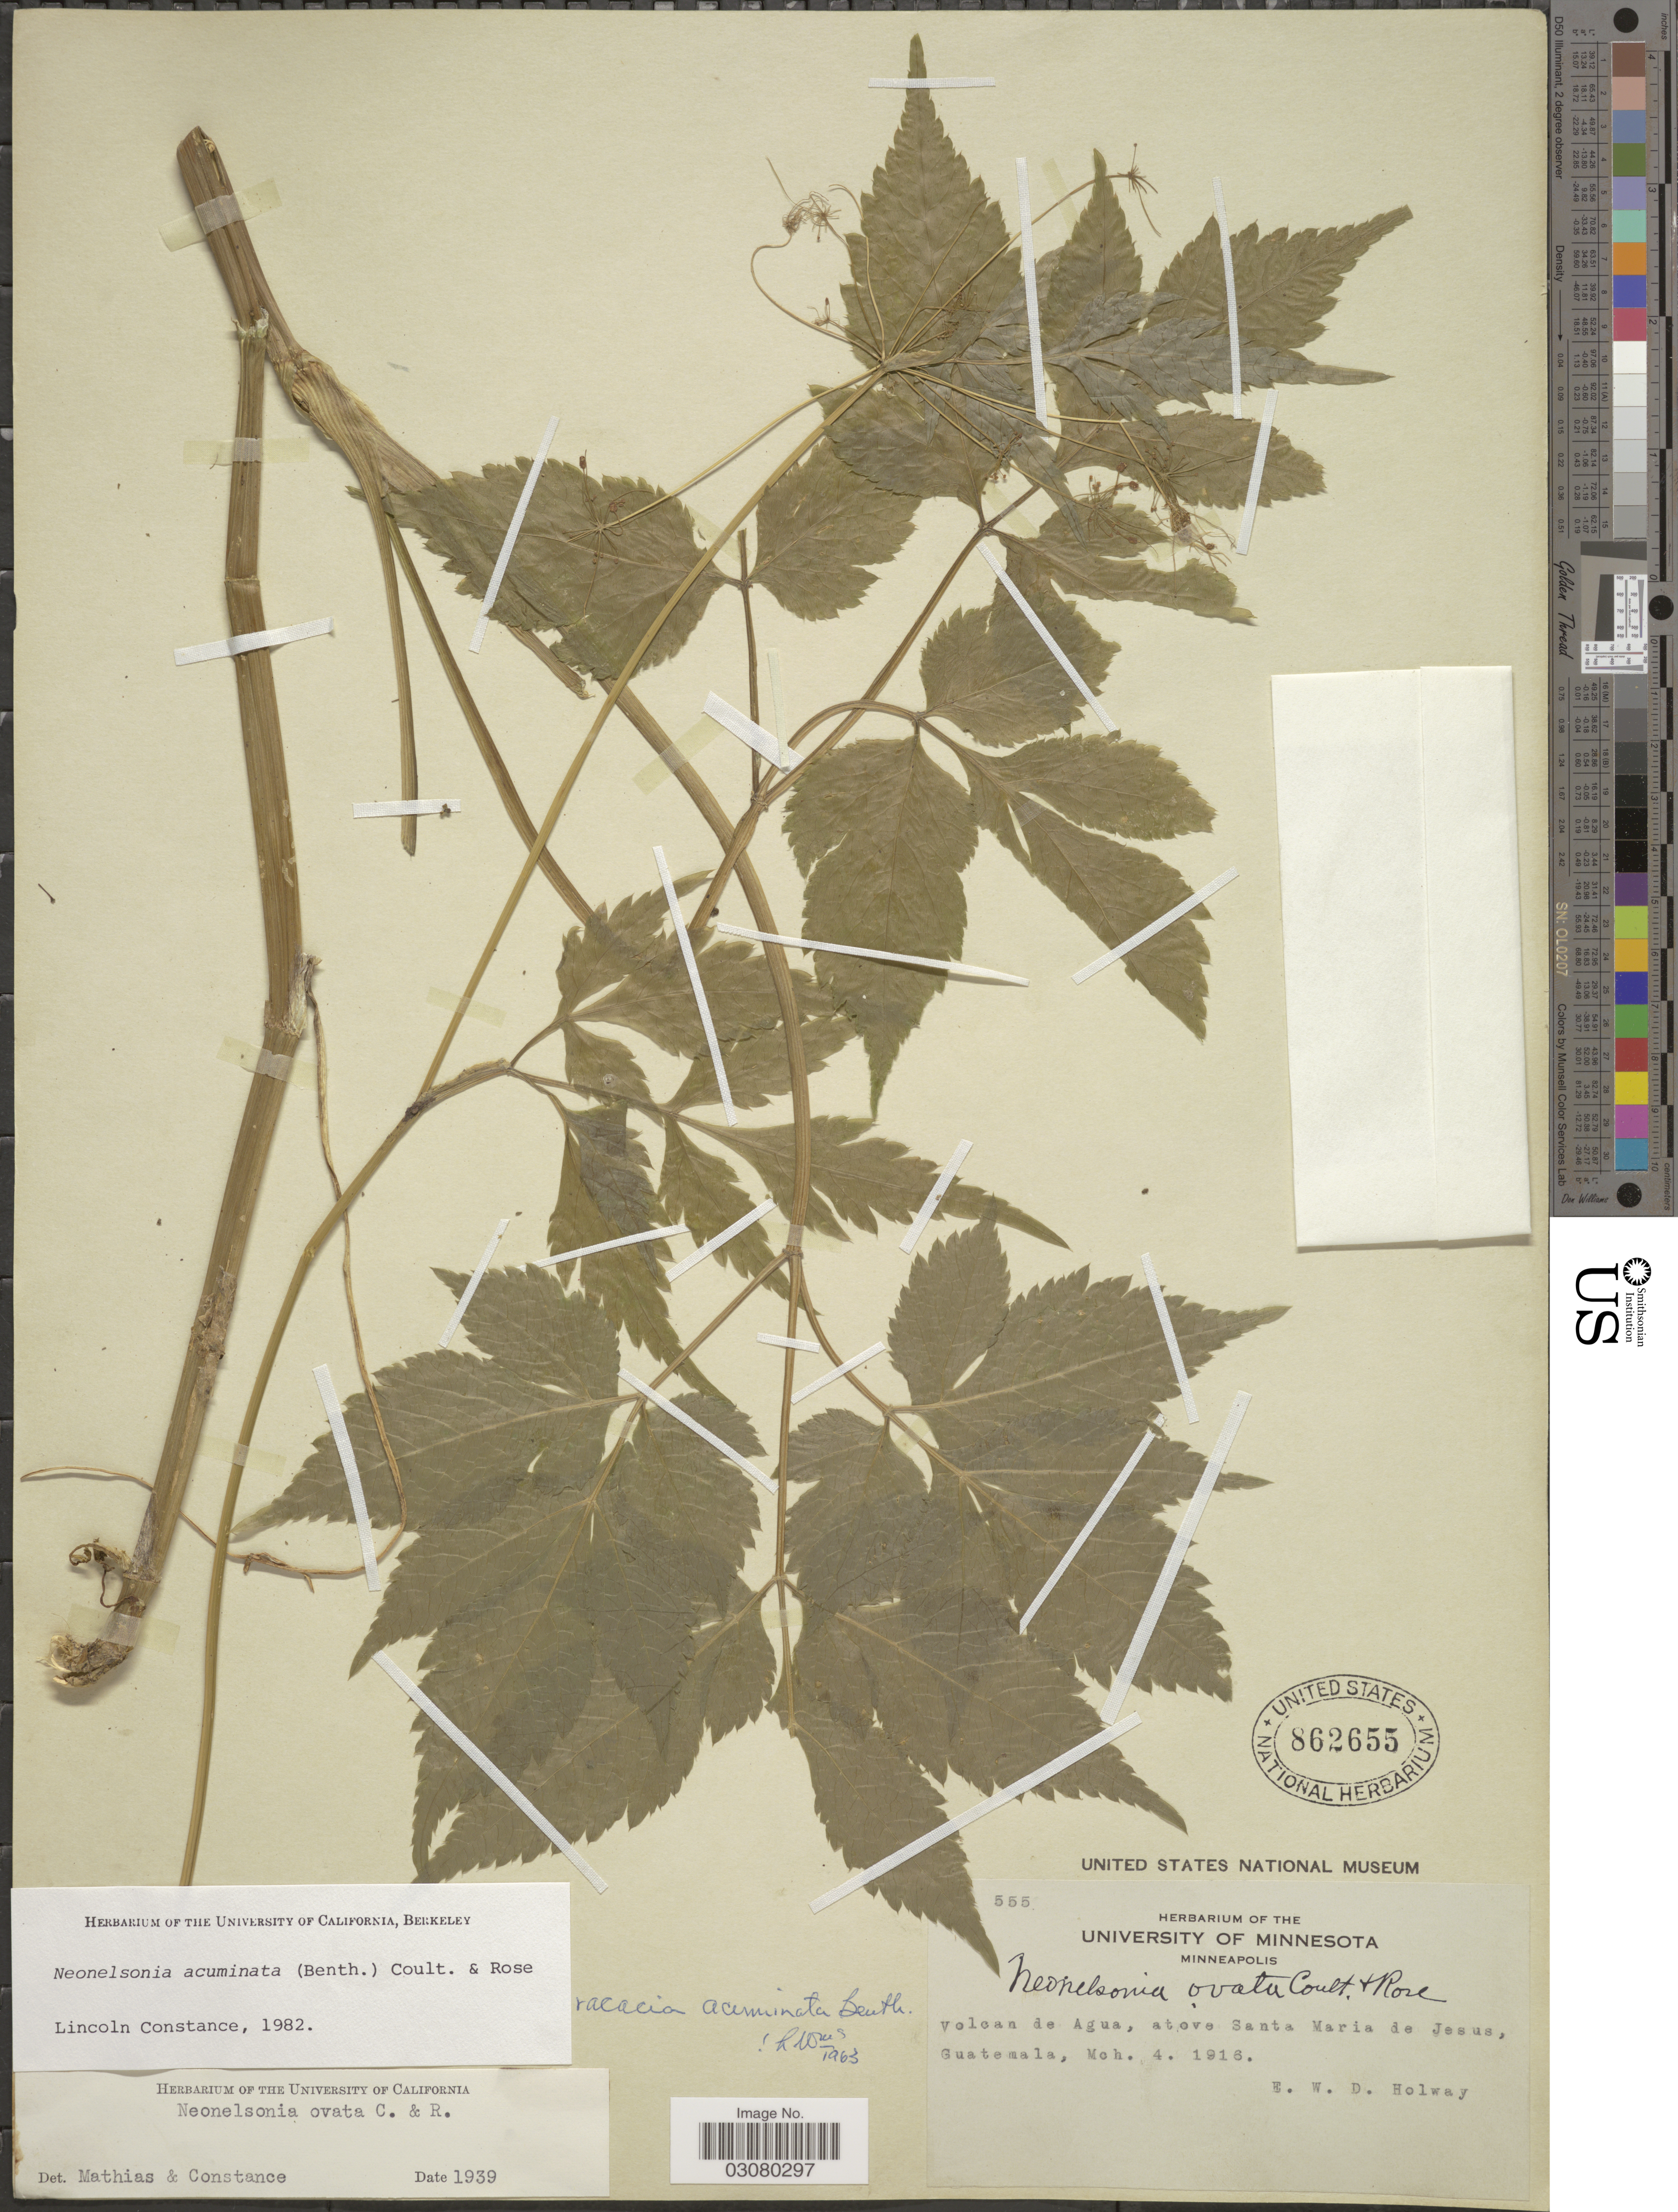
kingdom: Plantae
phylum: Tracheophyta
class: Magnoliopsida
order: Apiales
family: Apiaceae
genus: Neonelsonia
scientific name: Neonelsonia acuminata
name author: (Benth.) J.M. Coult. & Rose ex Drude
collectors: E. W. D. Holway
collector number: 555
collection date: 1916-03-04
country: Guatemala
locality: Volcan de Agua, above Santa Maria de Jesus.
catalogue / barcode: US 862655